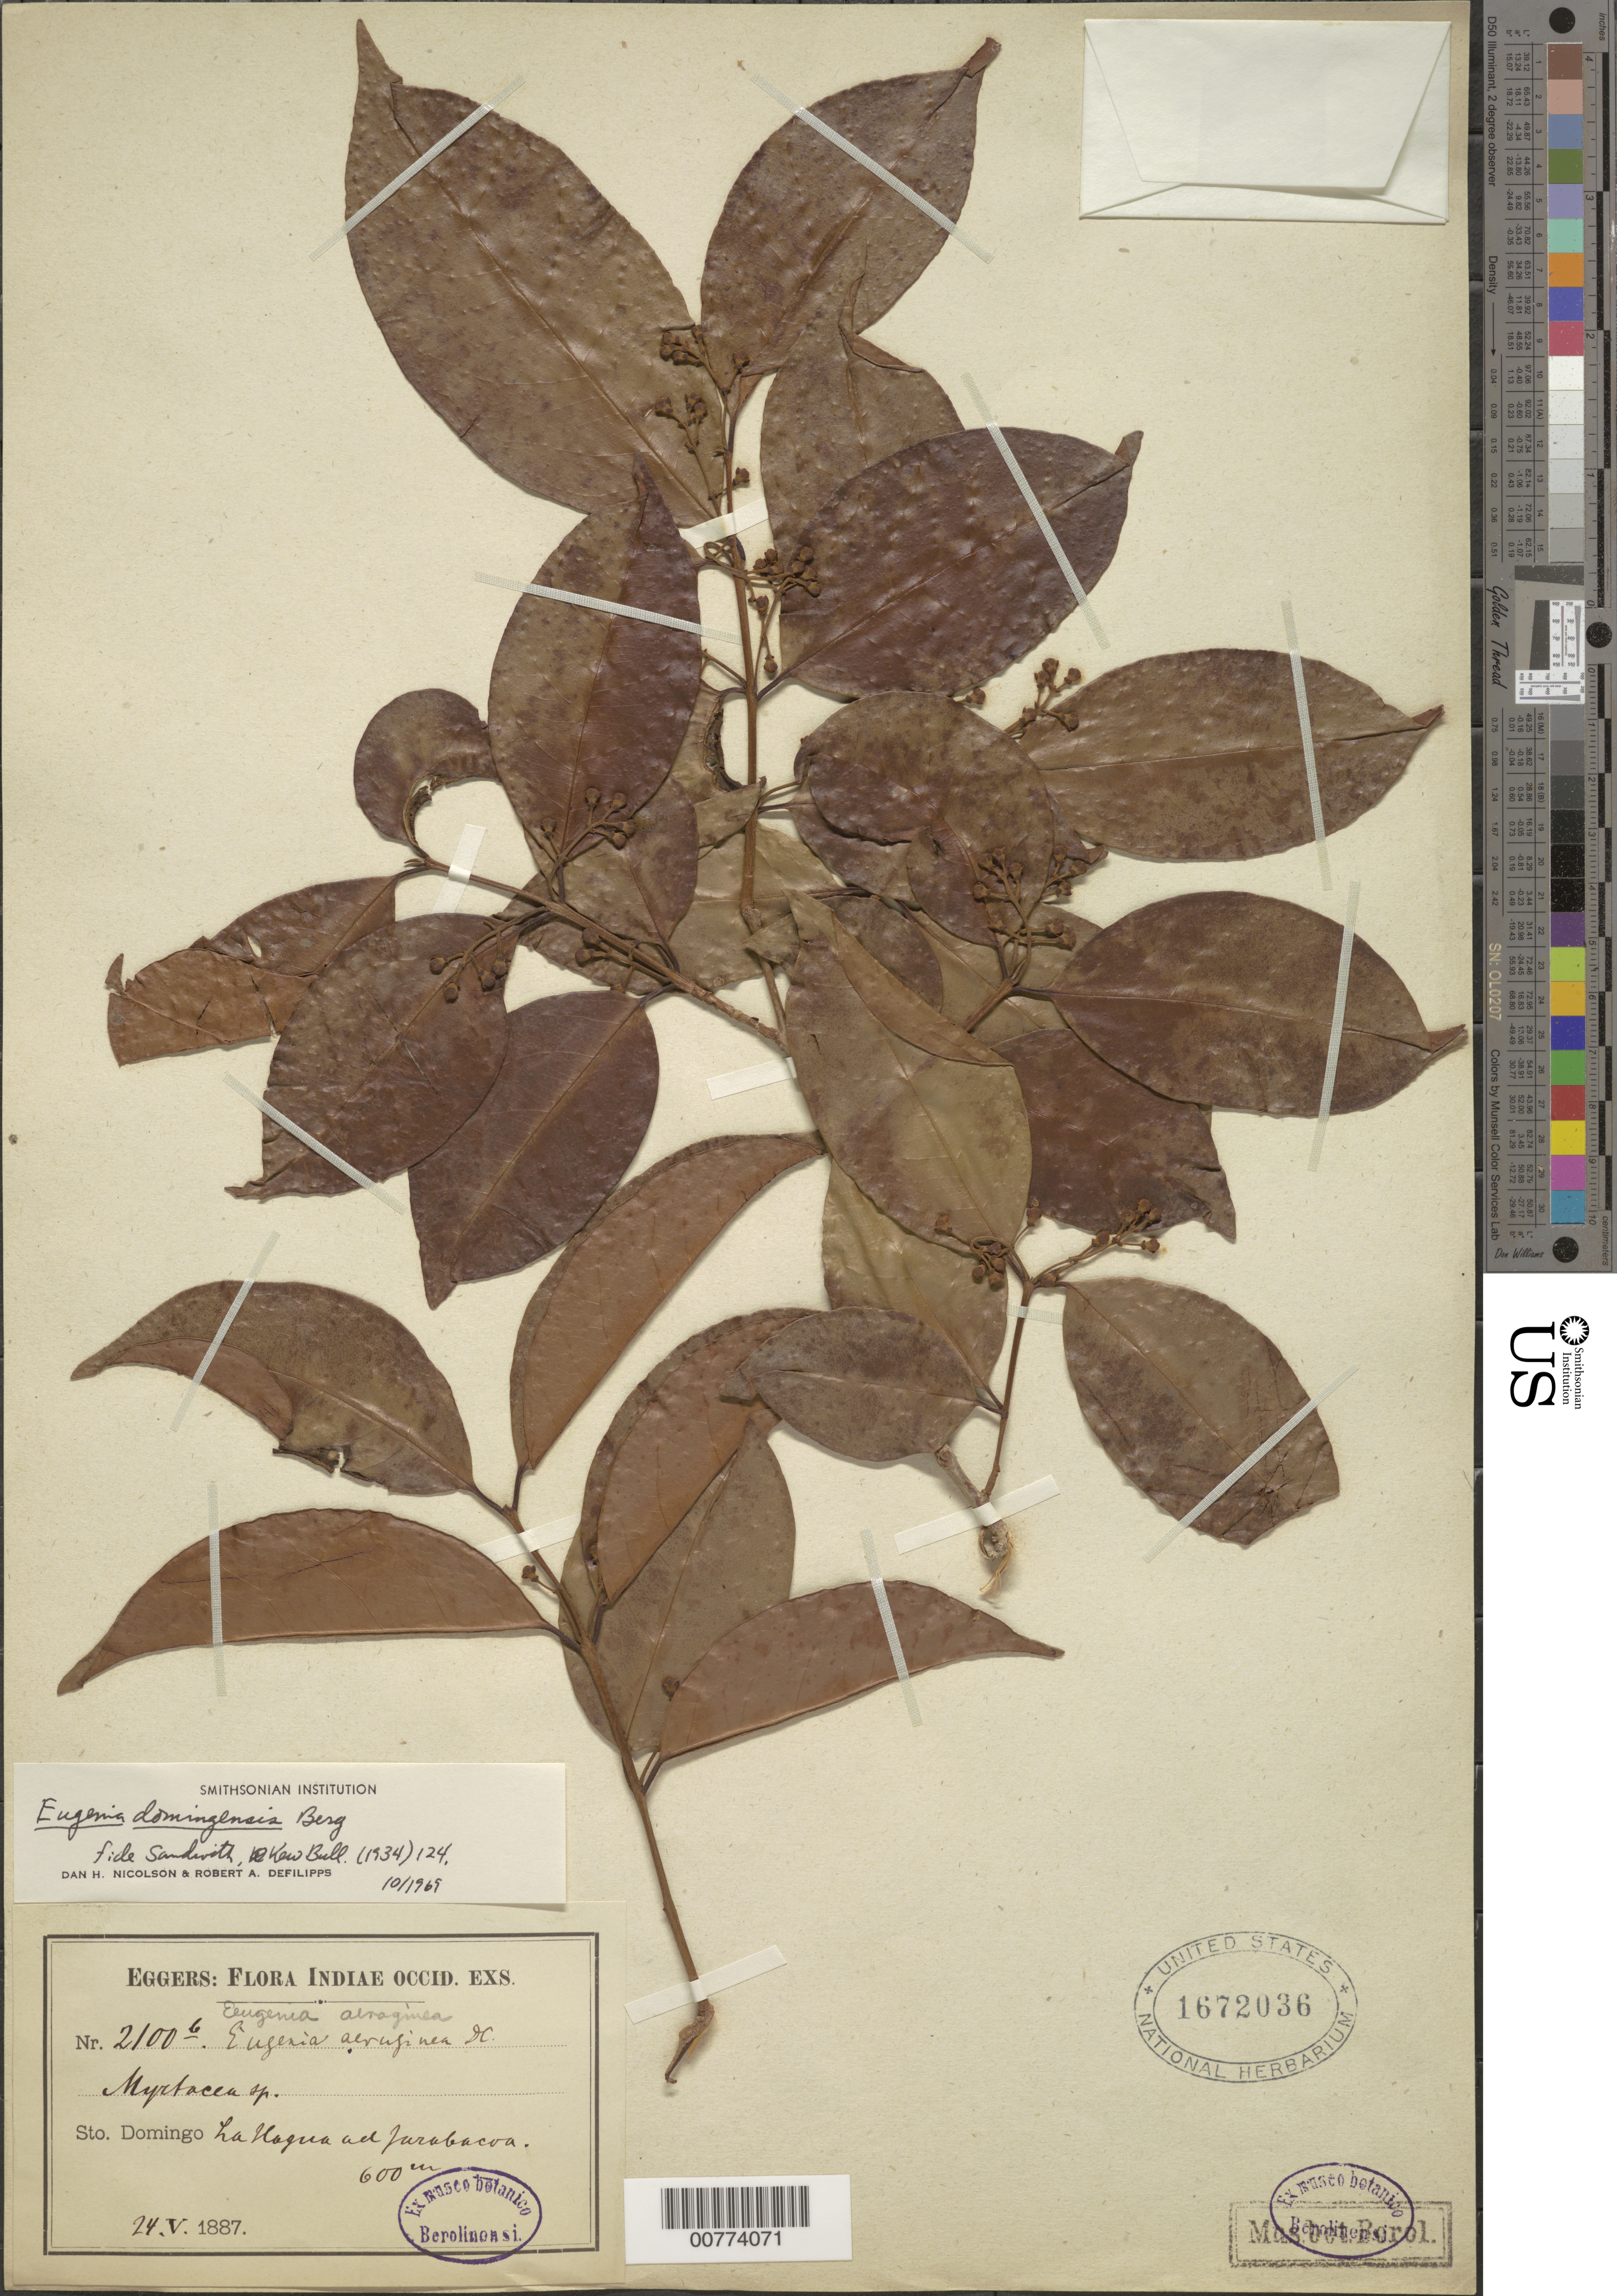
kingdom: Plantae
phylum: Tracheophyta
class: Magnoliopsida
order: Myrtales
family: Myrtaceae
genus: Eugenia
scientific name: Eugenia domingensis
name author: O. Berg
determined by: Nicolson, D. H.; DeFilipps, R. A.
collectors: H. F. A. von Eggers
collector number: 2100b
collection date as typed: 24 May 1887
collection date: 1887-05-24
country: Dominican Republic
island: Hispaniola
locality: Jarabacoa, La Nagua.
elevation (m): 600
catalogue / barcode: US 1672036